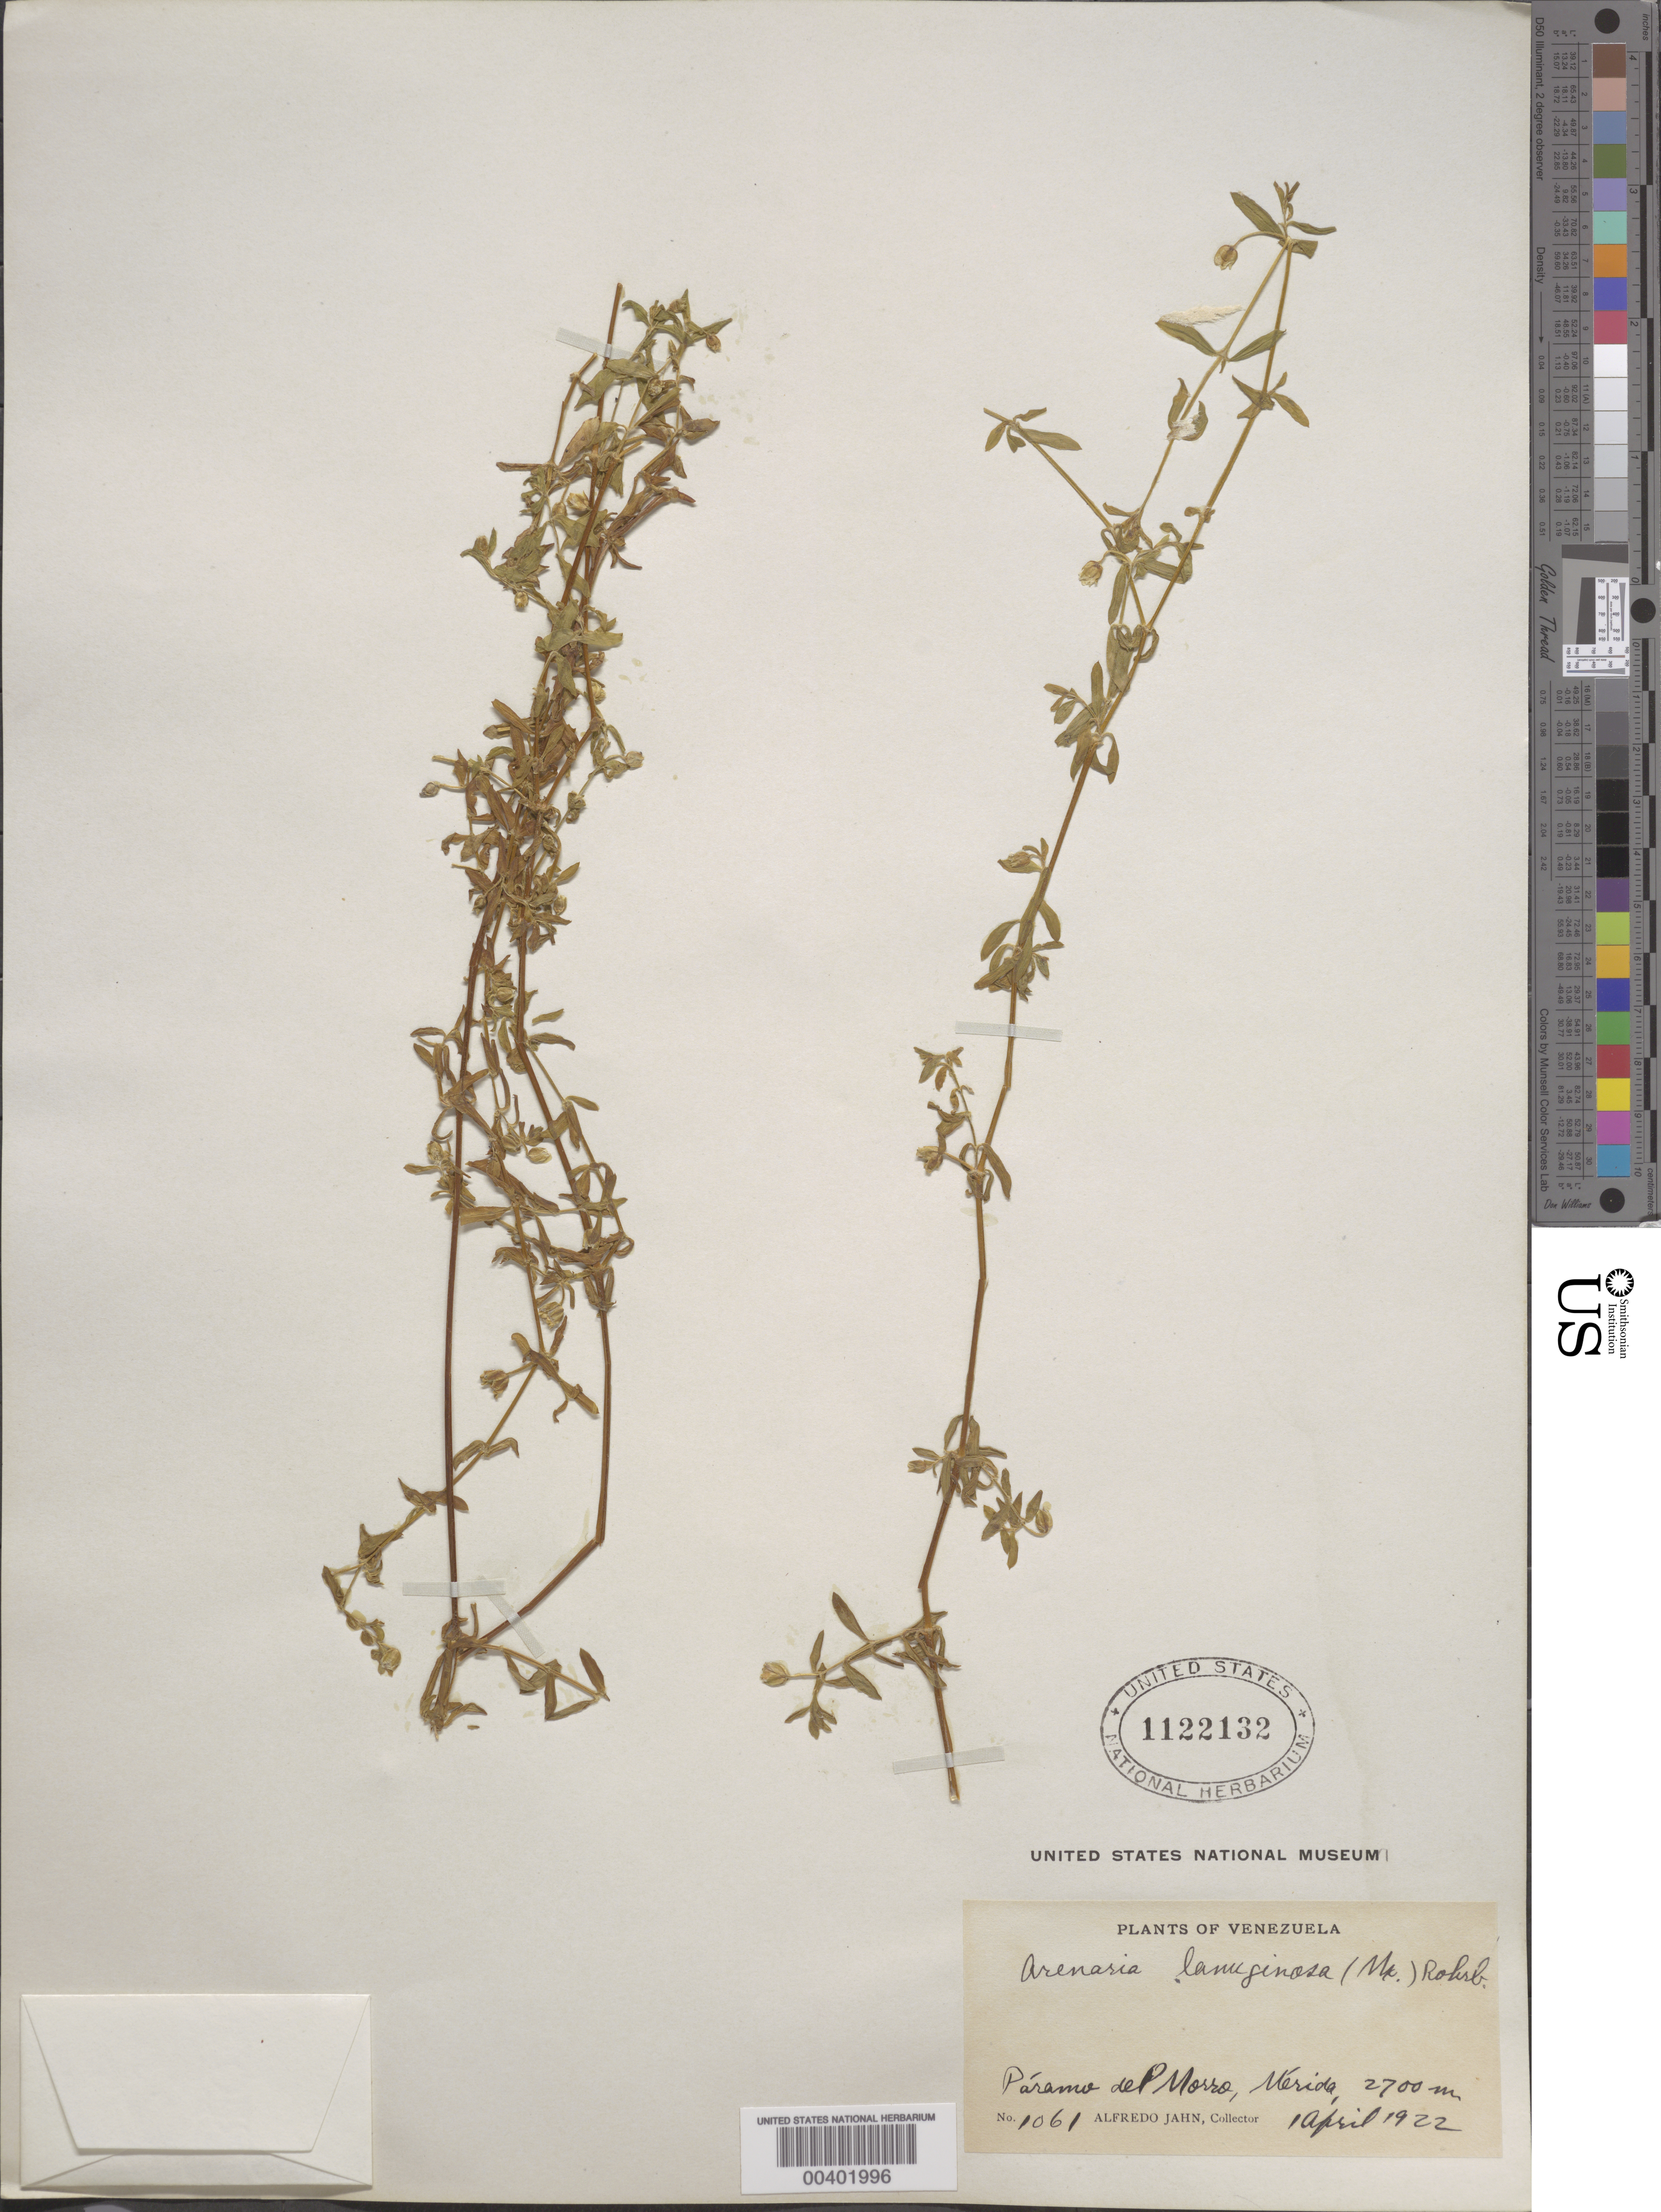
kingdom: Plantae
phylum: Tracheophyta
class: Magnoliopsida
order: Caryophyllales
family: Caryophyllaceae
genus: Arenaria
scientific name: Arenaria lanuginosa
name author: (Michx.) Rohrb.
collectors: A. Jahn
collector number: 1061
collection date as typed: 01 Apr 1922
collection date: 1922-04-01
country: Venezuela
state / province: Mérida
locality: Páramo del Morro Morro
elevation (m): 2700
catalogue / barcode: US 1122132